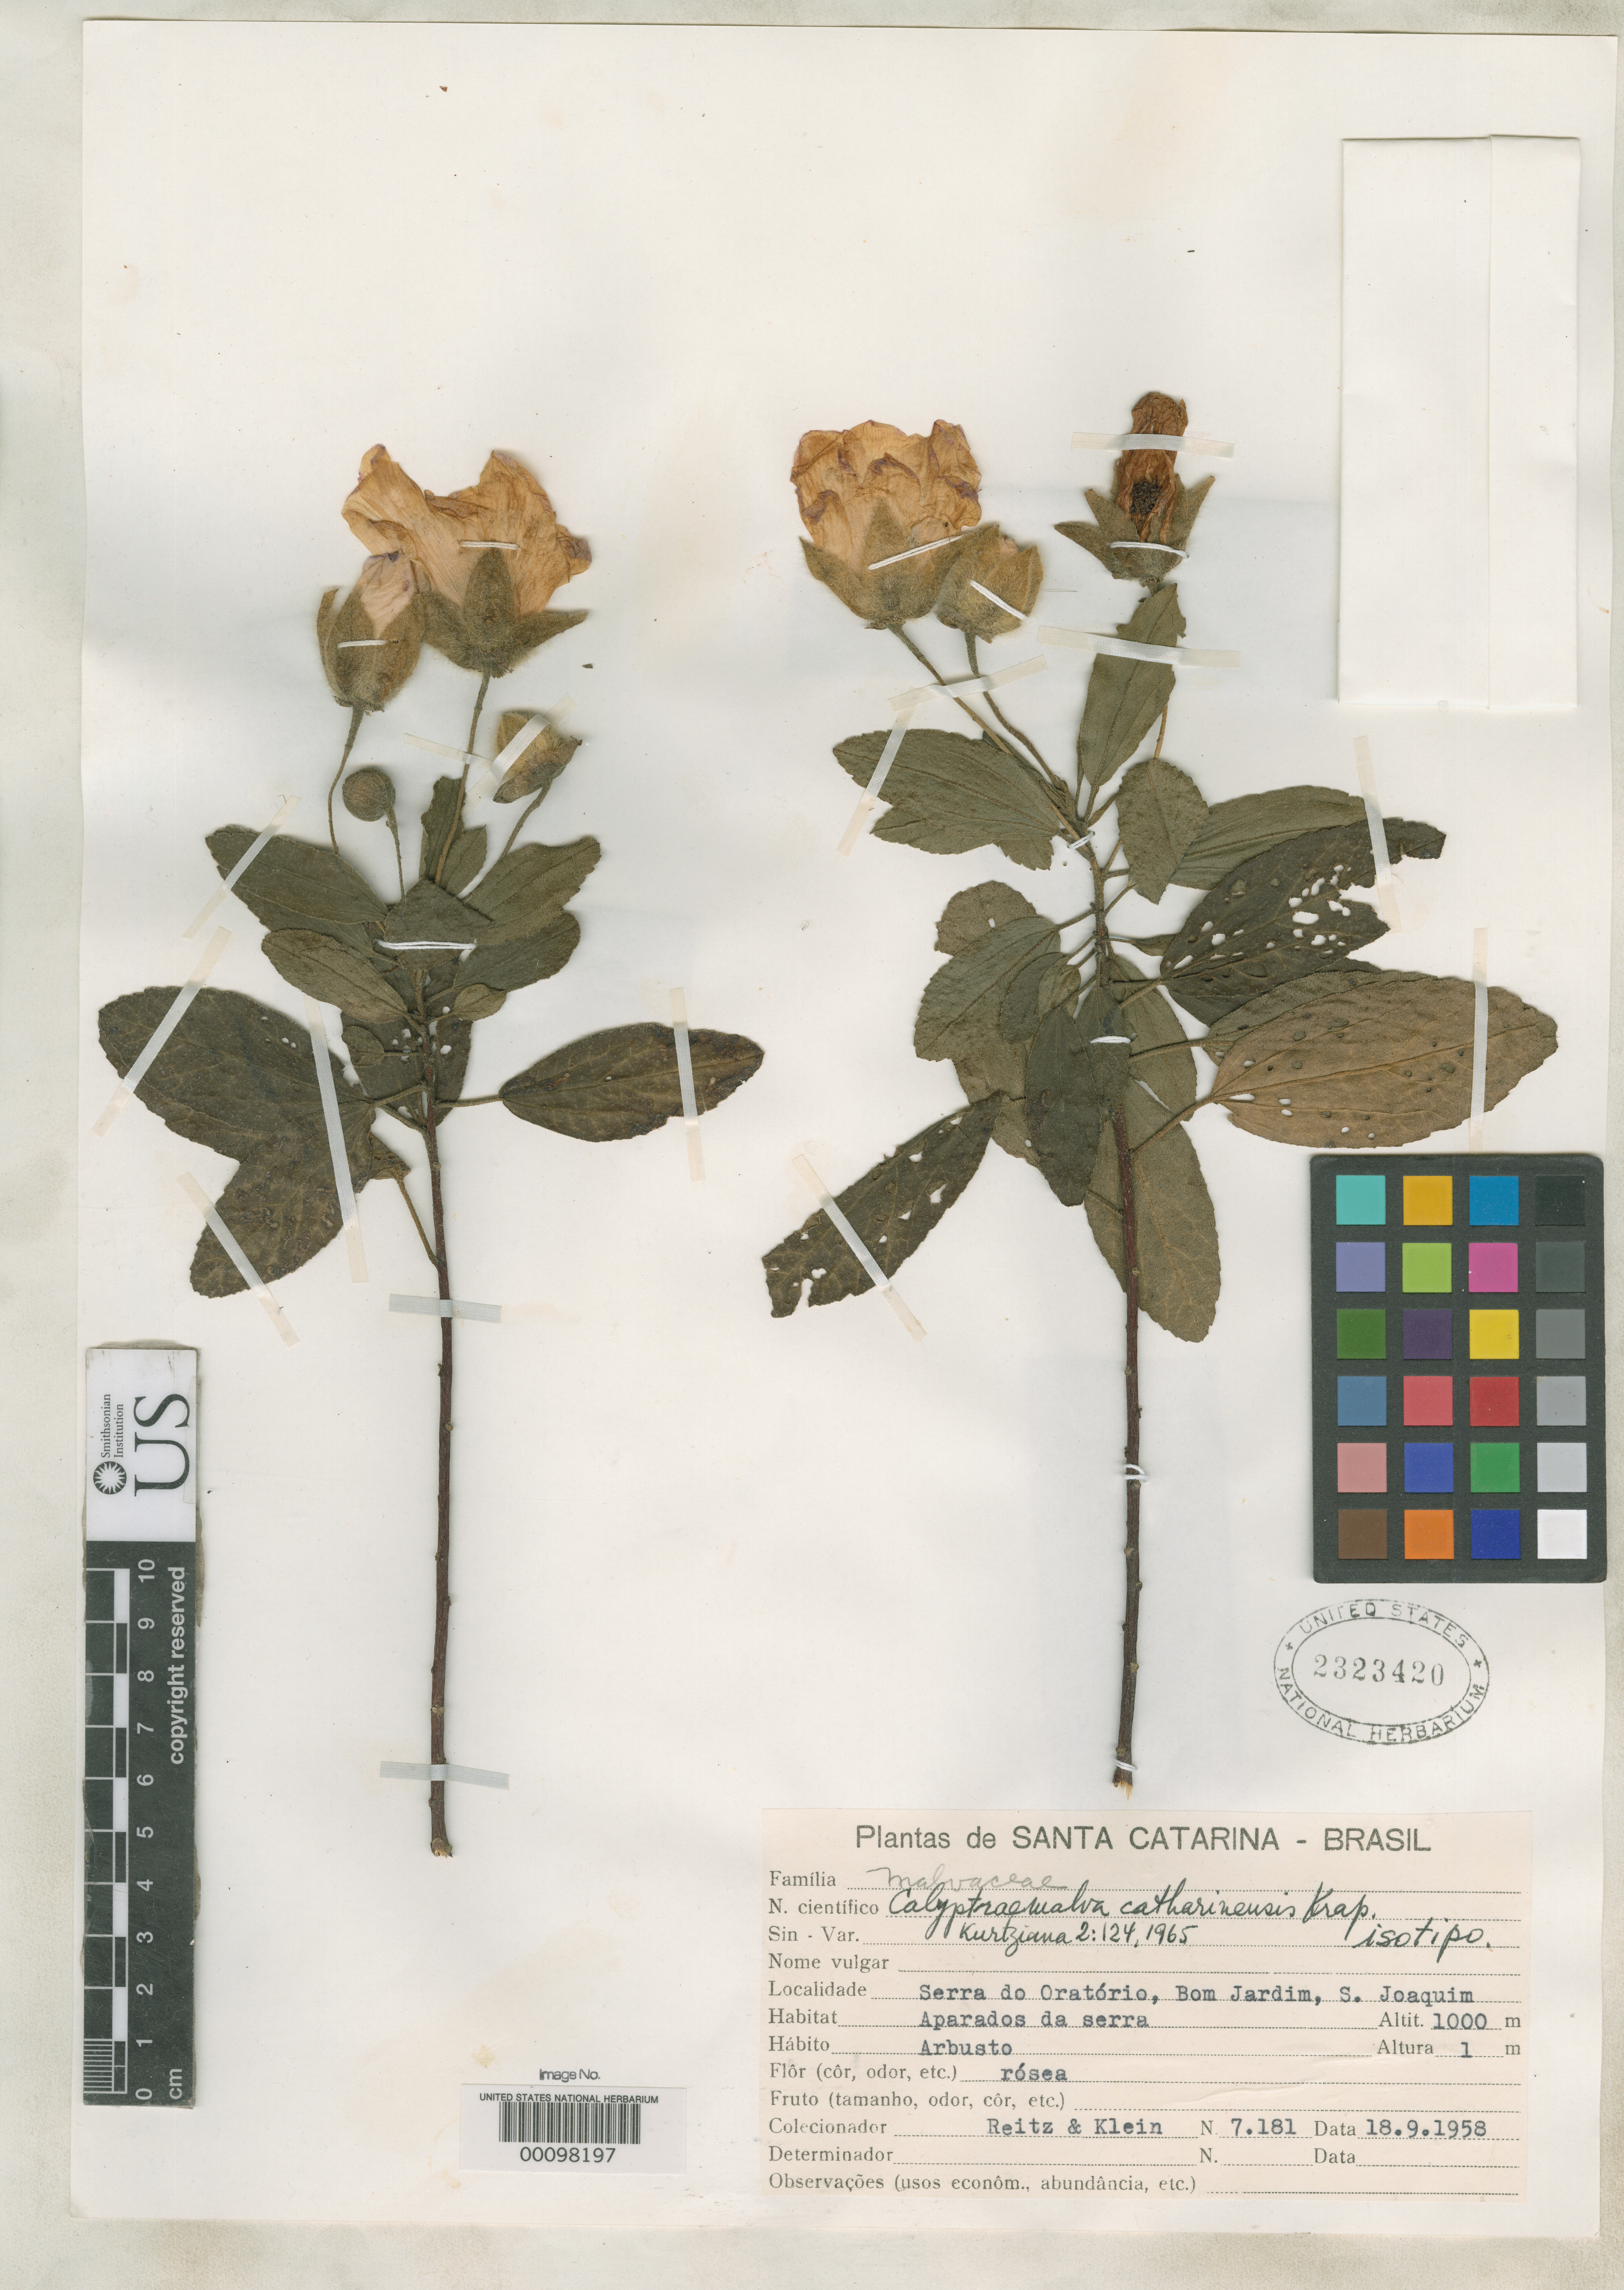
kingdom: Plantae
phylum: Tracheophyta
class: Magnoliopsida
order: Malvales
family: Malvaceae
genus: Calyptraemalva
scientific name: Calyptraemalva catharinensis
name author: Krapov.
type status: Isotype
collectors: R. Reitz & R. M. Klein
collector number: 7181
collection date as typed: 18 Sep 1958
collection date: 1958-09-18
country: Brazil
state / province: Santa Catarina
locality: Serra do Oratorio, Bom Jardim, San Joaquin.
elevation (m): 1000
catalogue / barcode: US 2323420